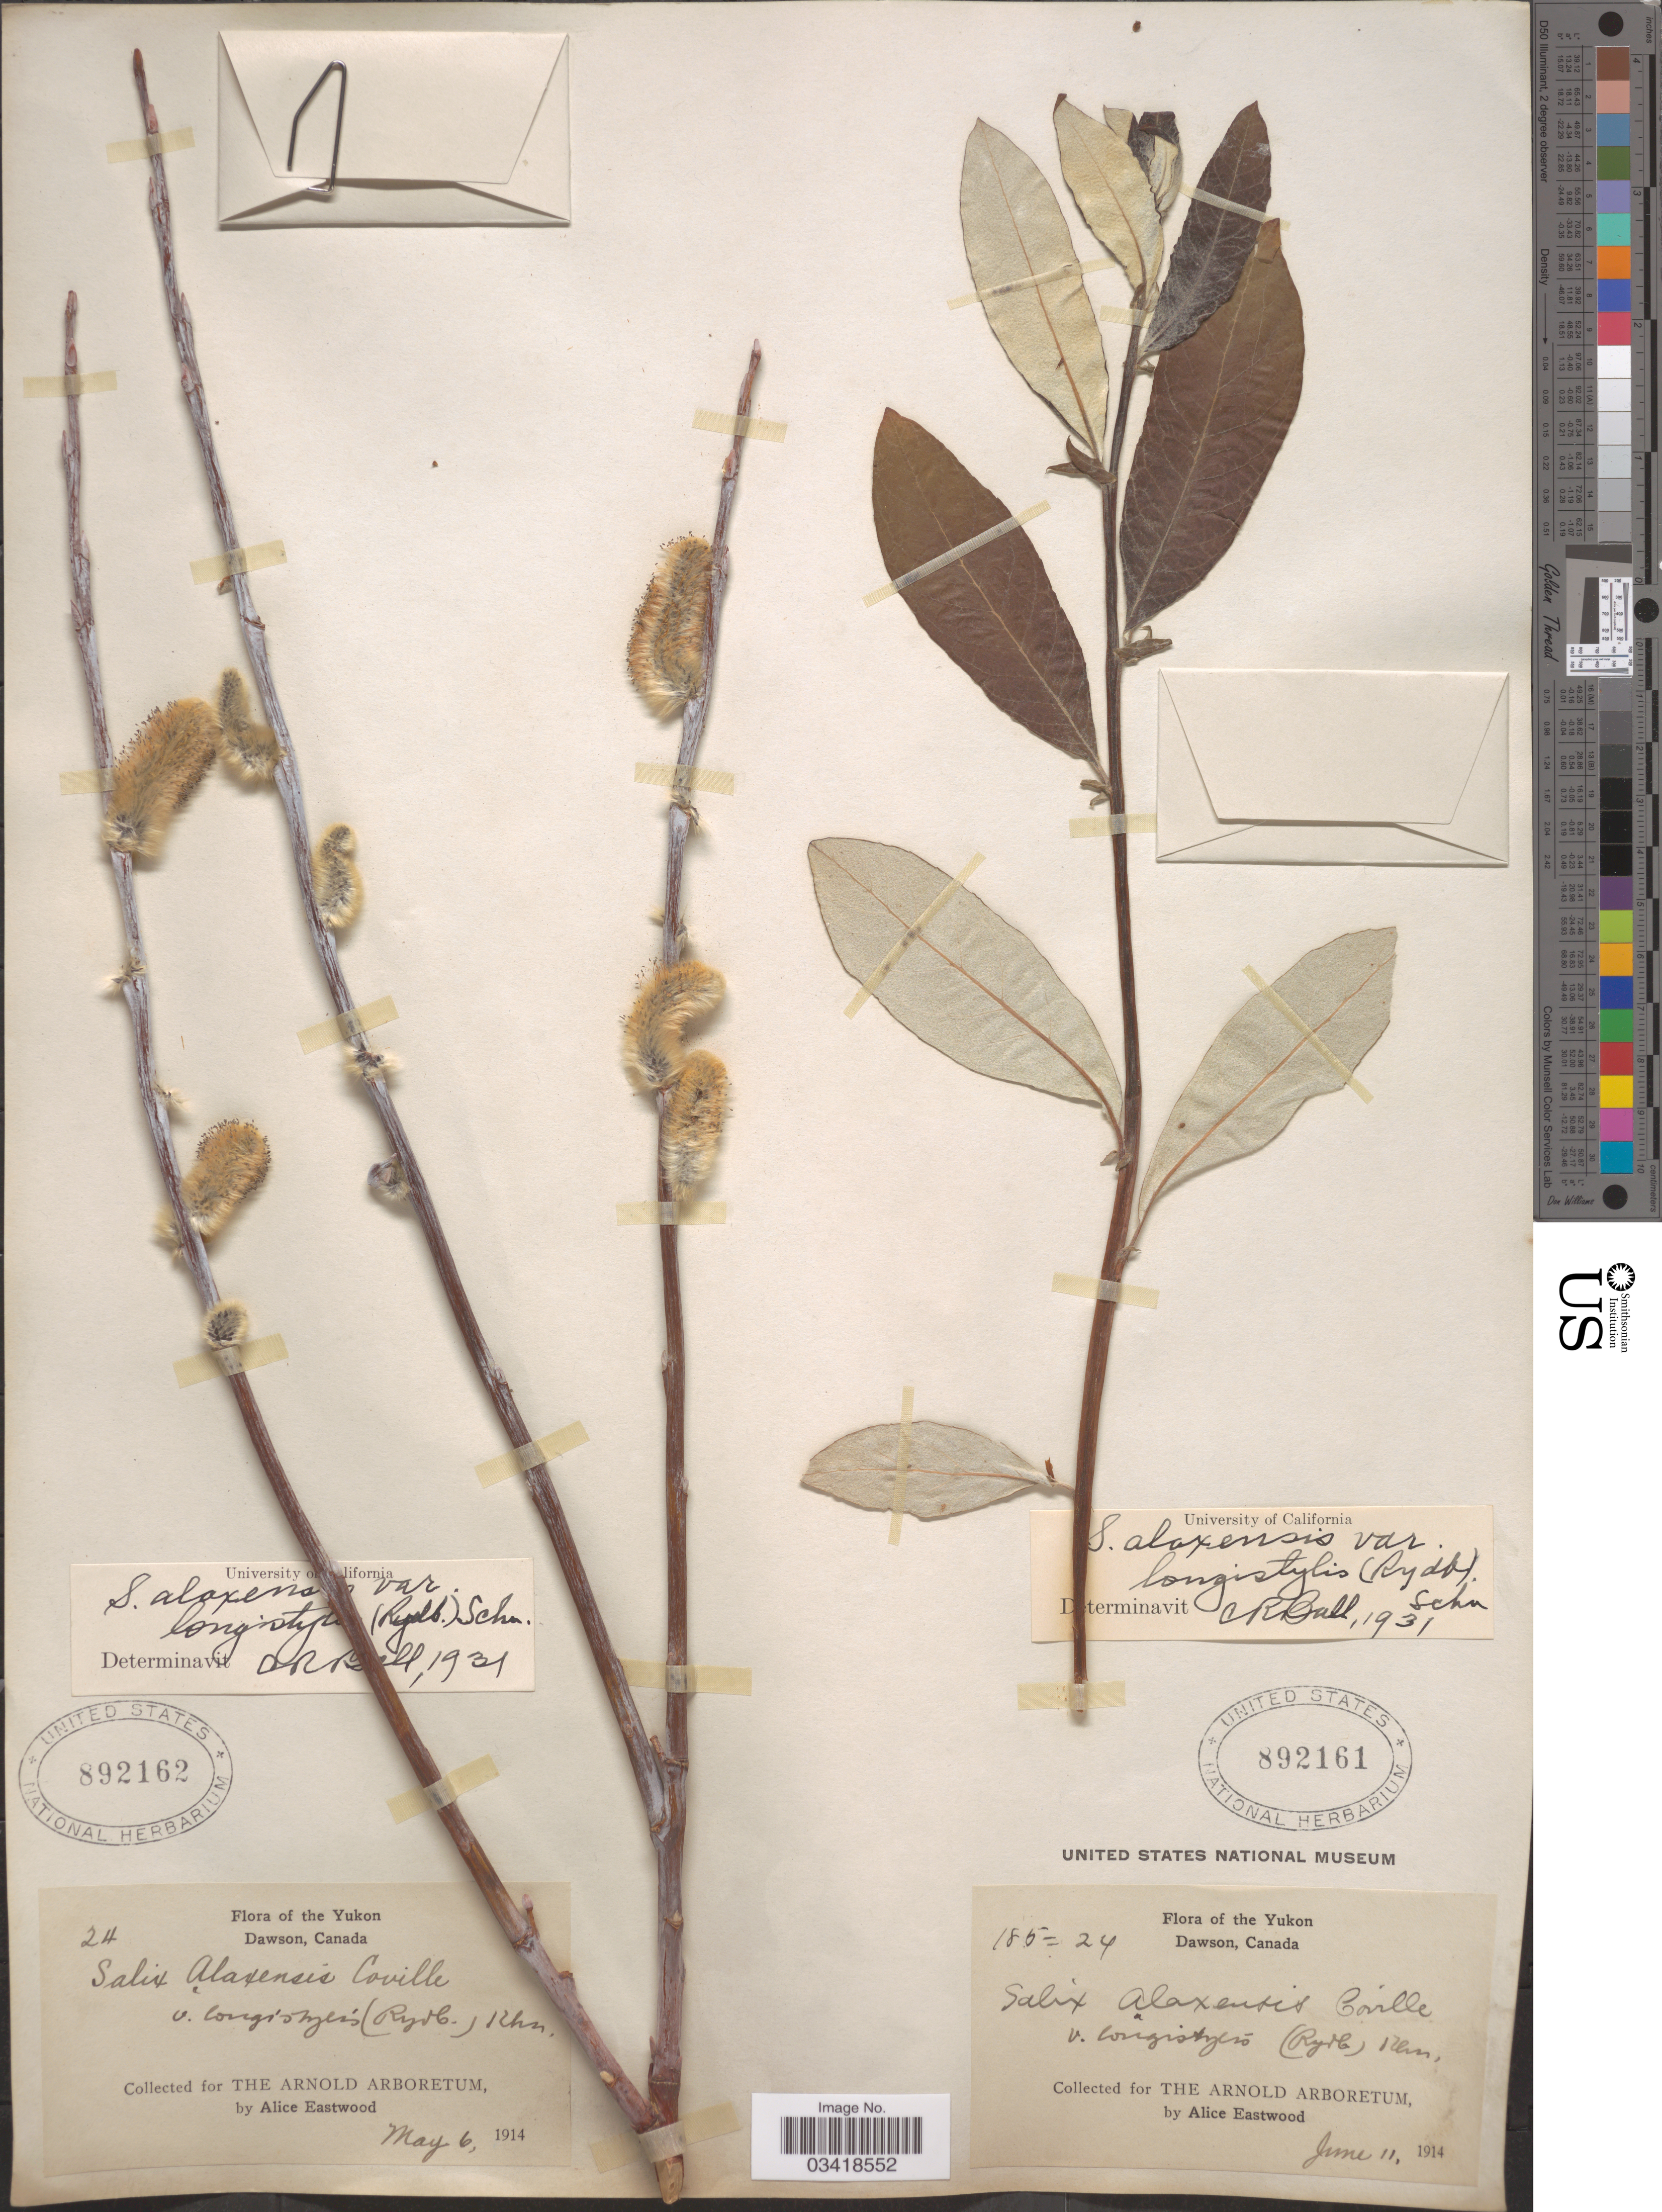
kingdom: Plantae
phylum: Tracheophyta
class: Magnoliopsida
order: Malpighiales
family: Salicaceae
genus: Salix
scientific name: Salix alaxensis var. longistylis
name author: (Rydb.) C.K. Schneid.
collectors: A. Eastwood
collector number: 185=24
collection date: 1914-06-11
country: Canada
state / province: Yukon Territory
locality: The Yukon. Dawson.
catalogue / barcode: US 892161-2